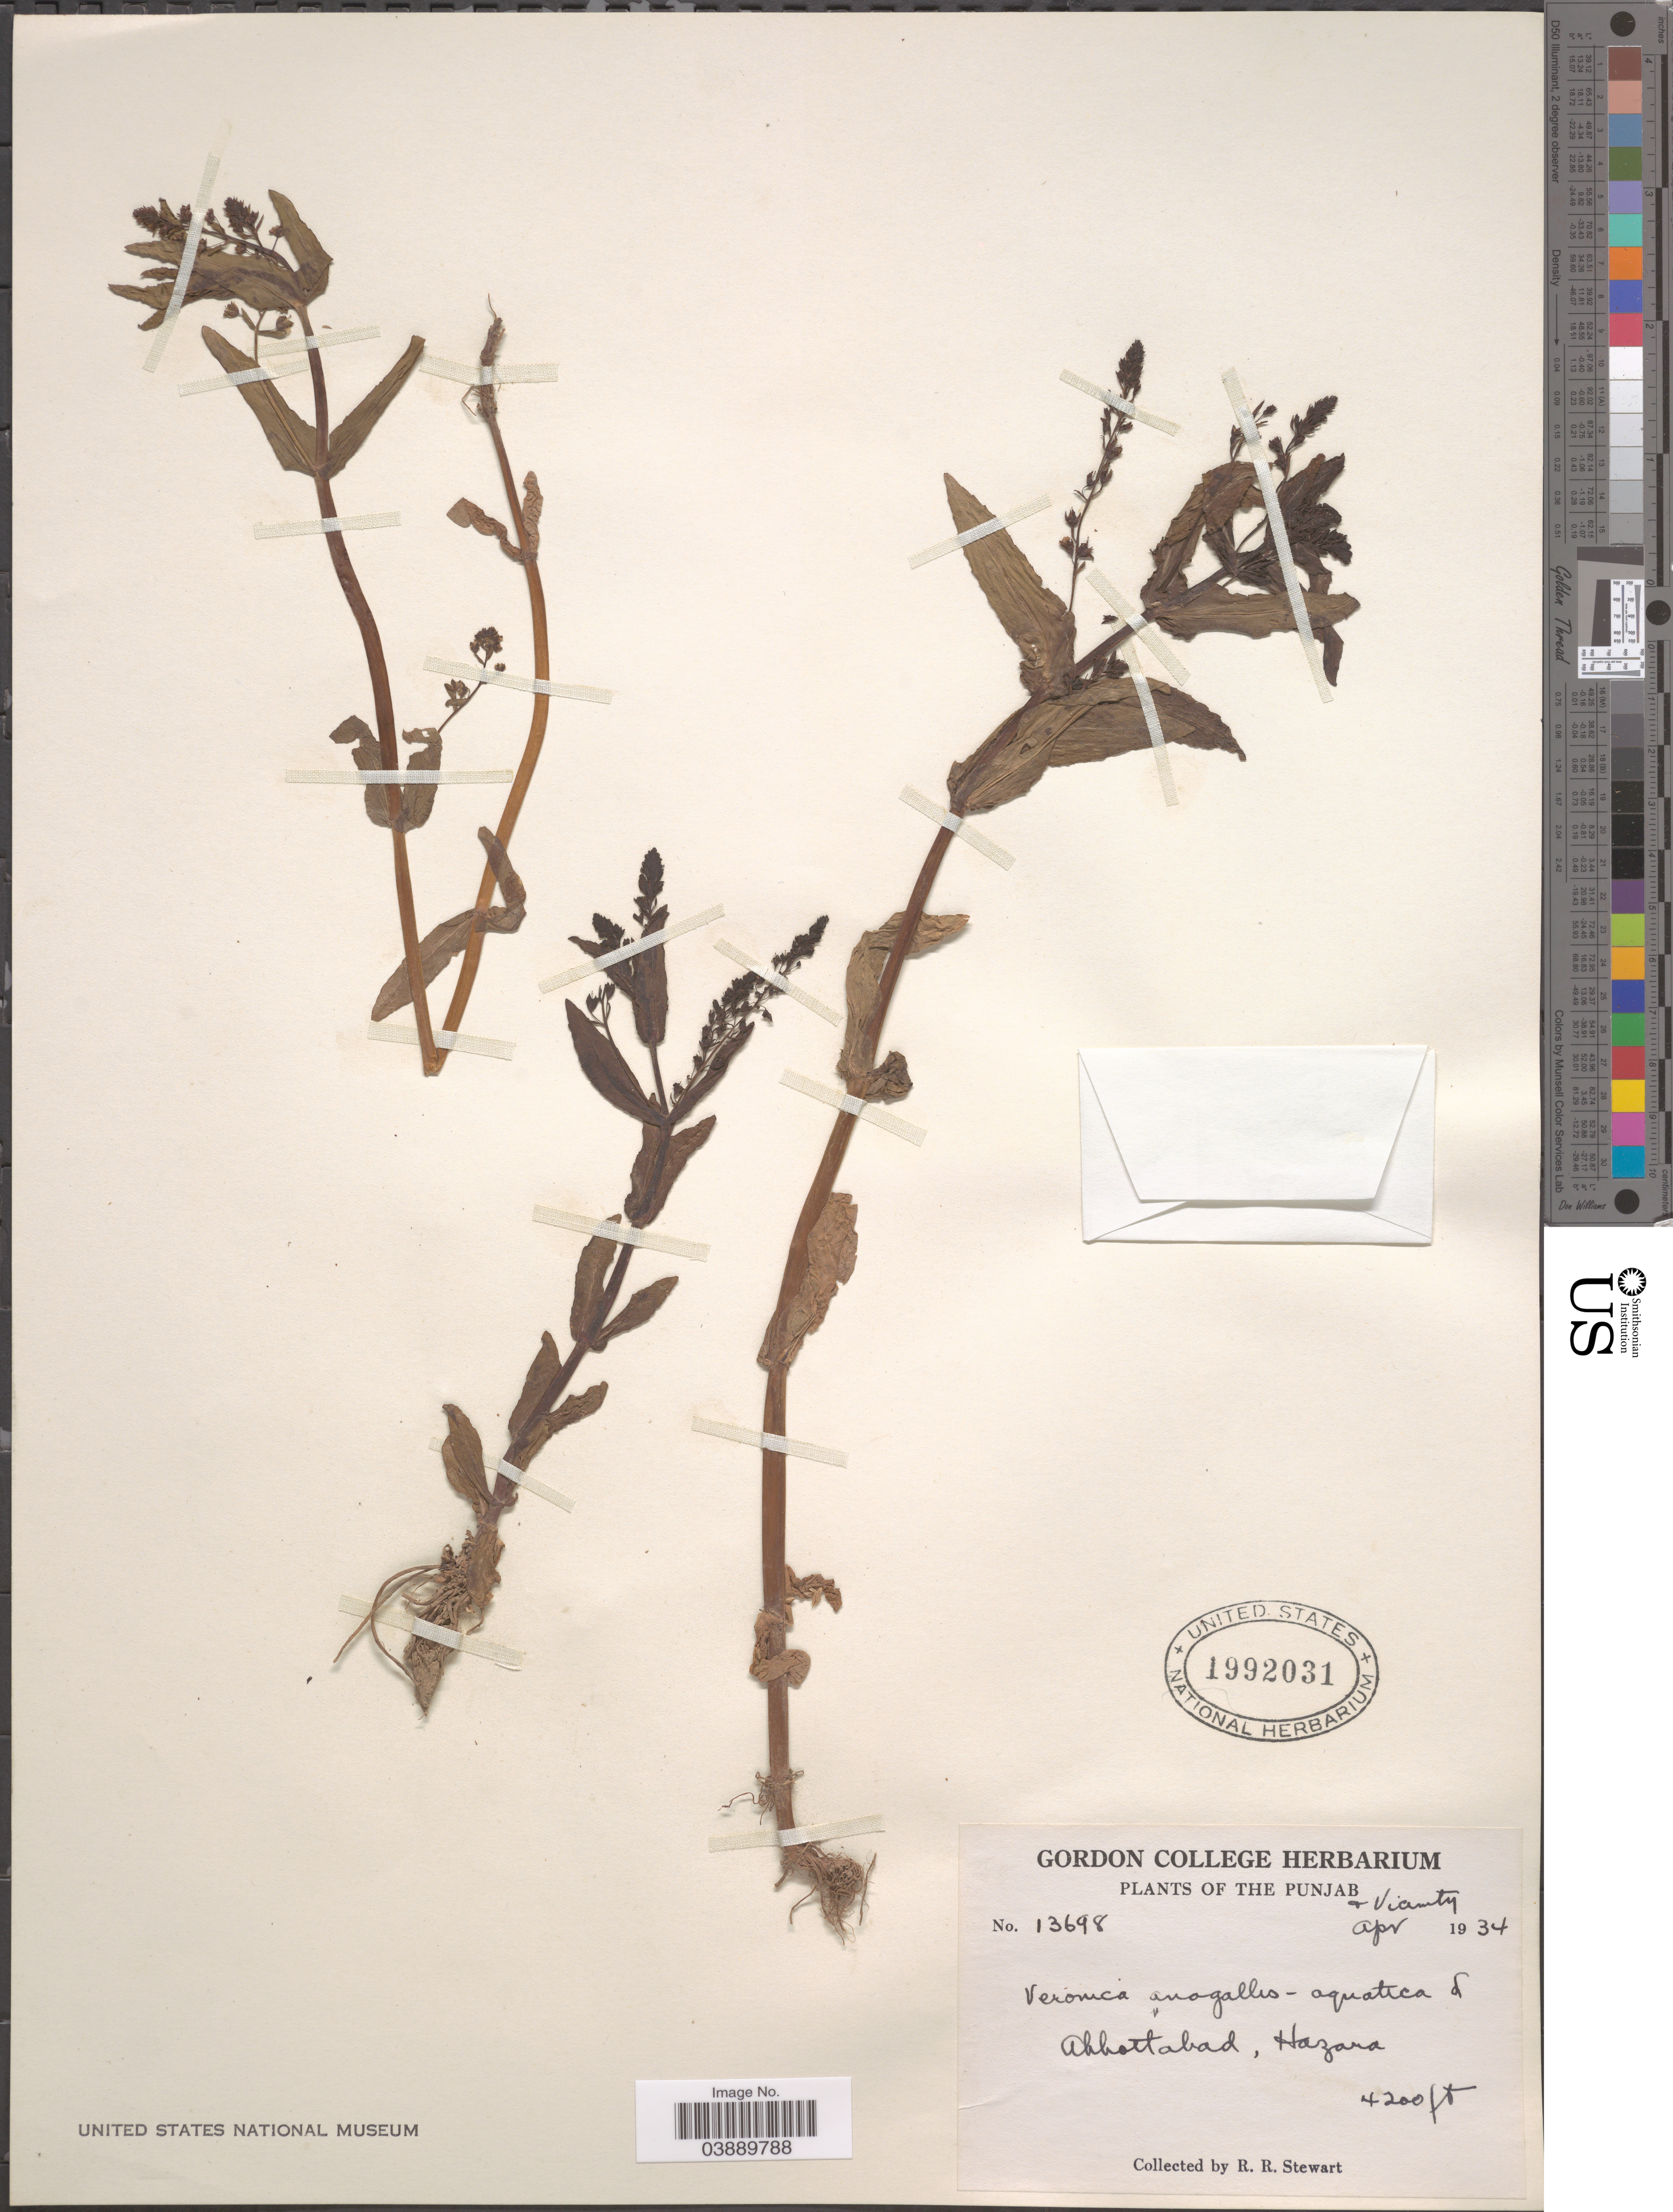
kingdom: Plantae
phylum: Tracheophyta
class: Magnoliopsida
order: Lamiales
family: Plantaginaceae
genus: Veronica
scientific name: Veronica anagallis-aquatica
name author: L.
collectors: R. Stewart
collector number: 13698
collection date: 1934-04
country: Pakistan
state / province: Khyber Pakhtunkhwa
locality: The Punjab & Vicinity. Abbottabad, Hazara.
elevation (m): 1280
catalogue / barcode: US 1992031